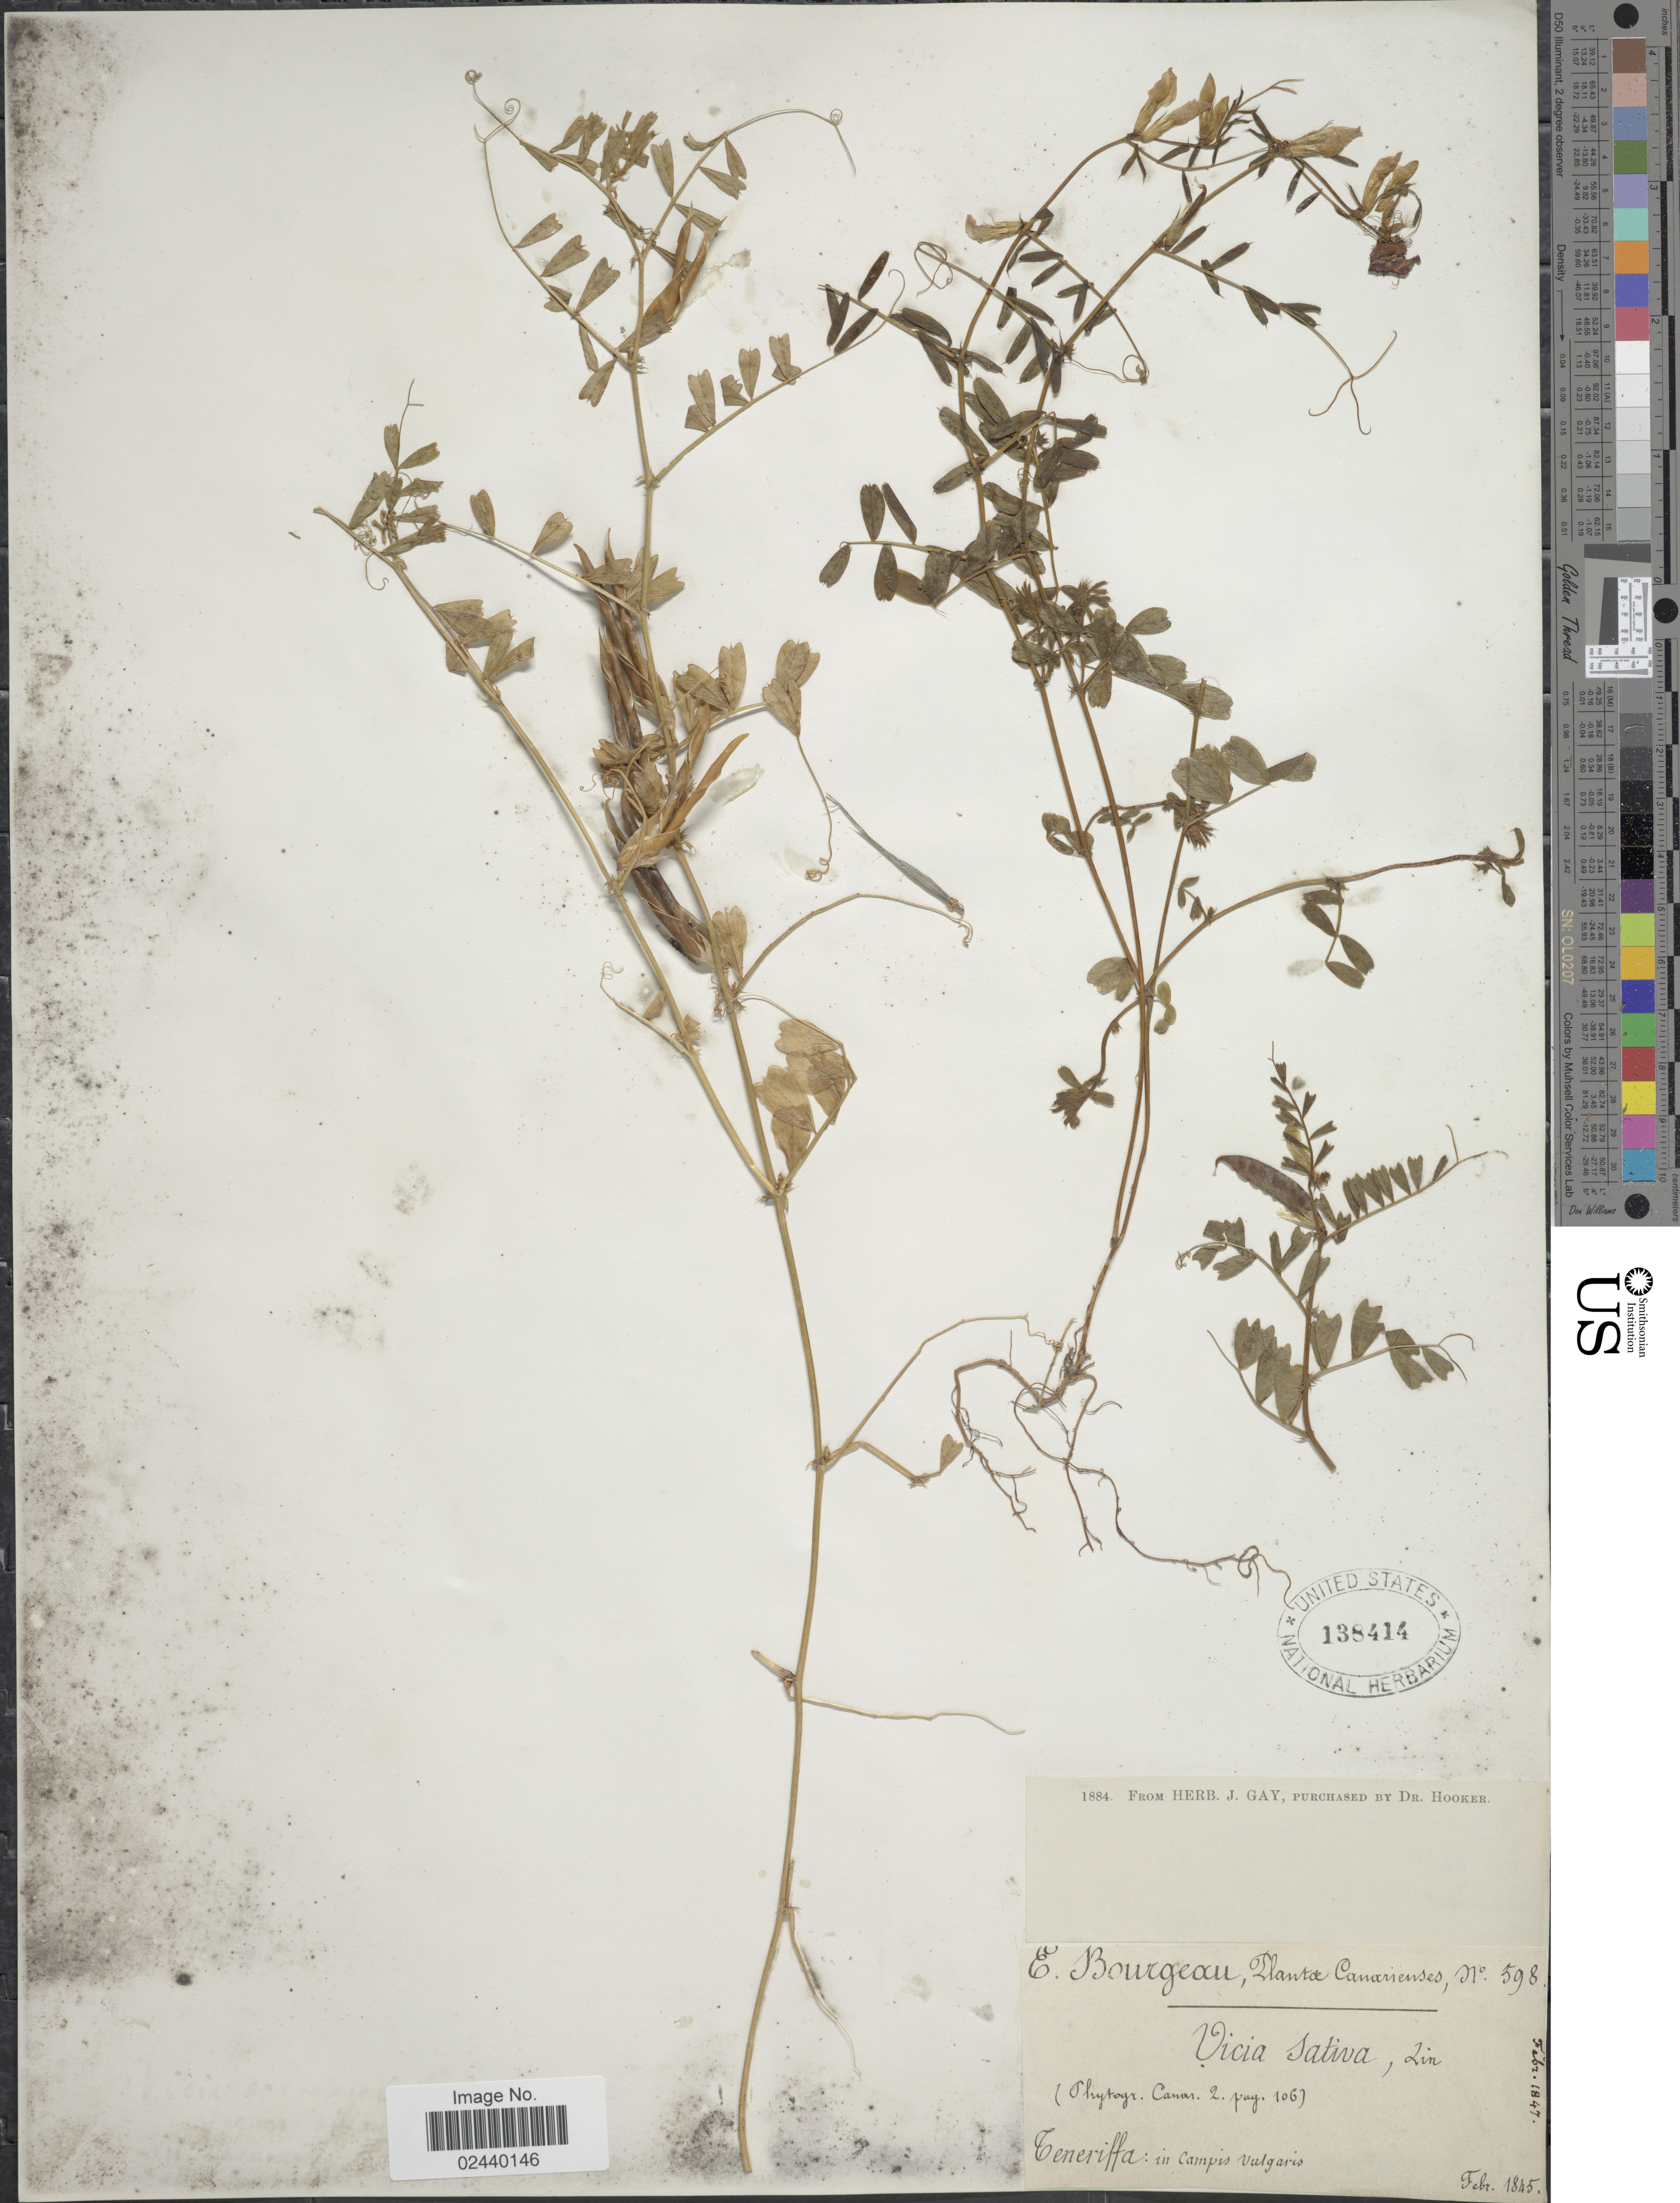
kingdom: Plantae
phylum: Tracheophyta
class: Magnoliopsida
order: Fabales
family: Fabaceae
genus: Vicia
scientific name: Vicia sativa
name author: L.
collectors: E. Bourgeau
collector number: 598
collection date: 1845-02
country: Spain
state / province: Canarias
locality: Cananienses, Teneriffa: in campis vulgaris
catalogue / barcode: US 138414